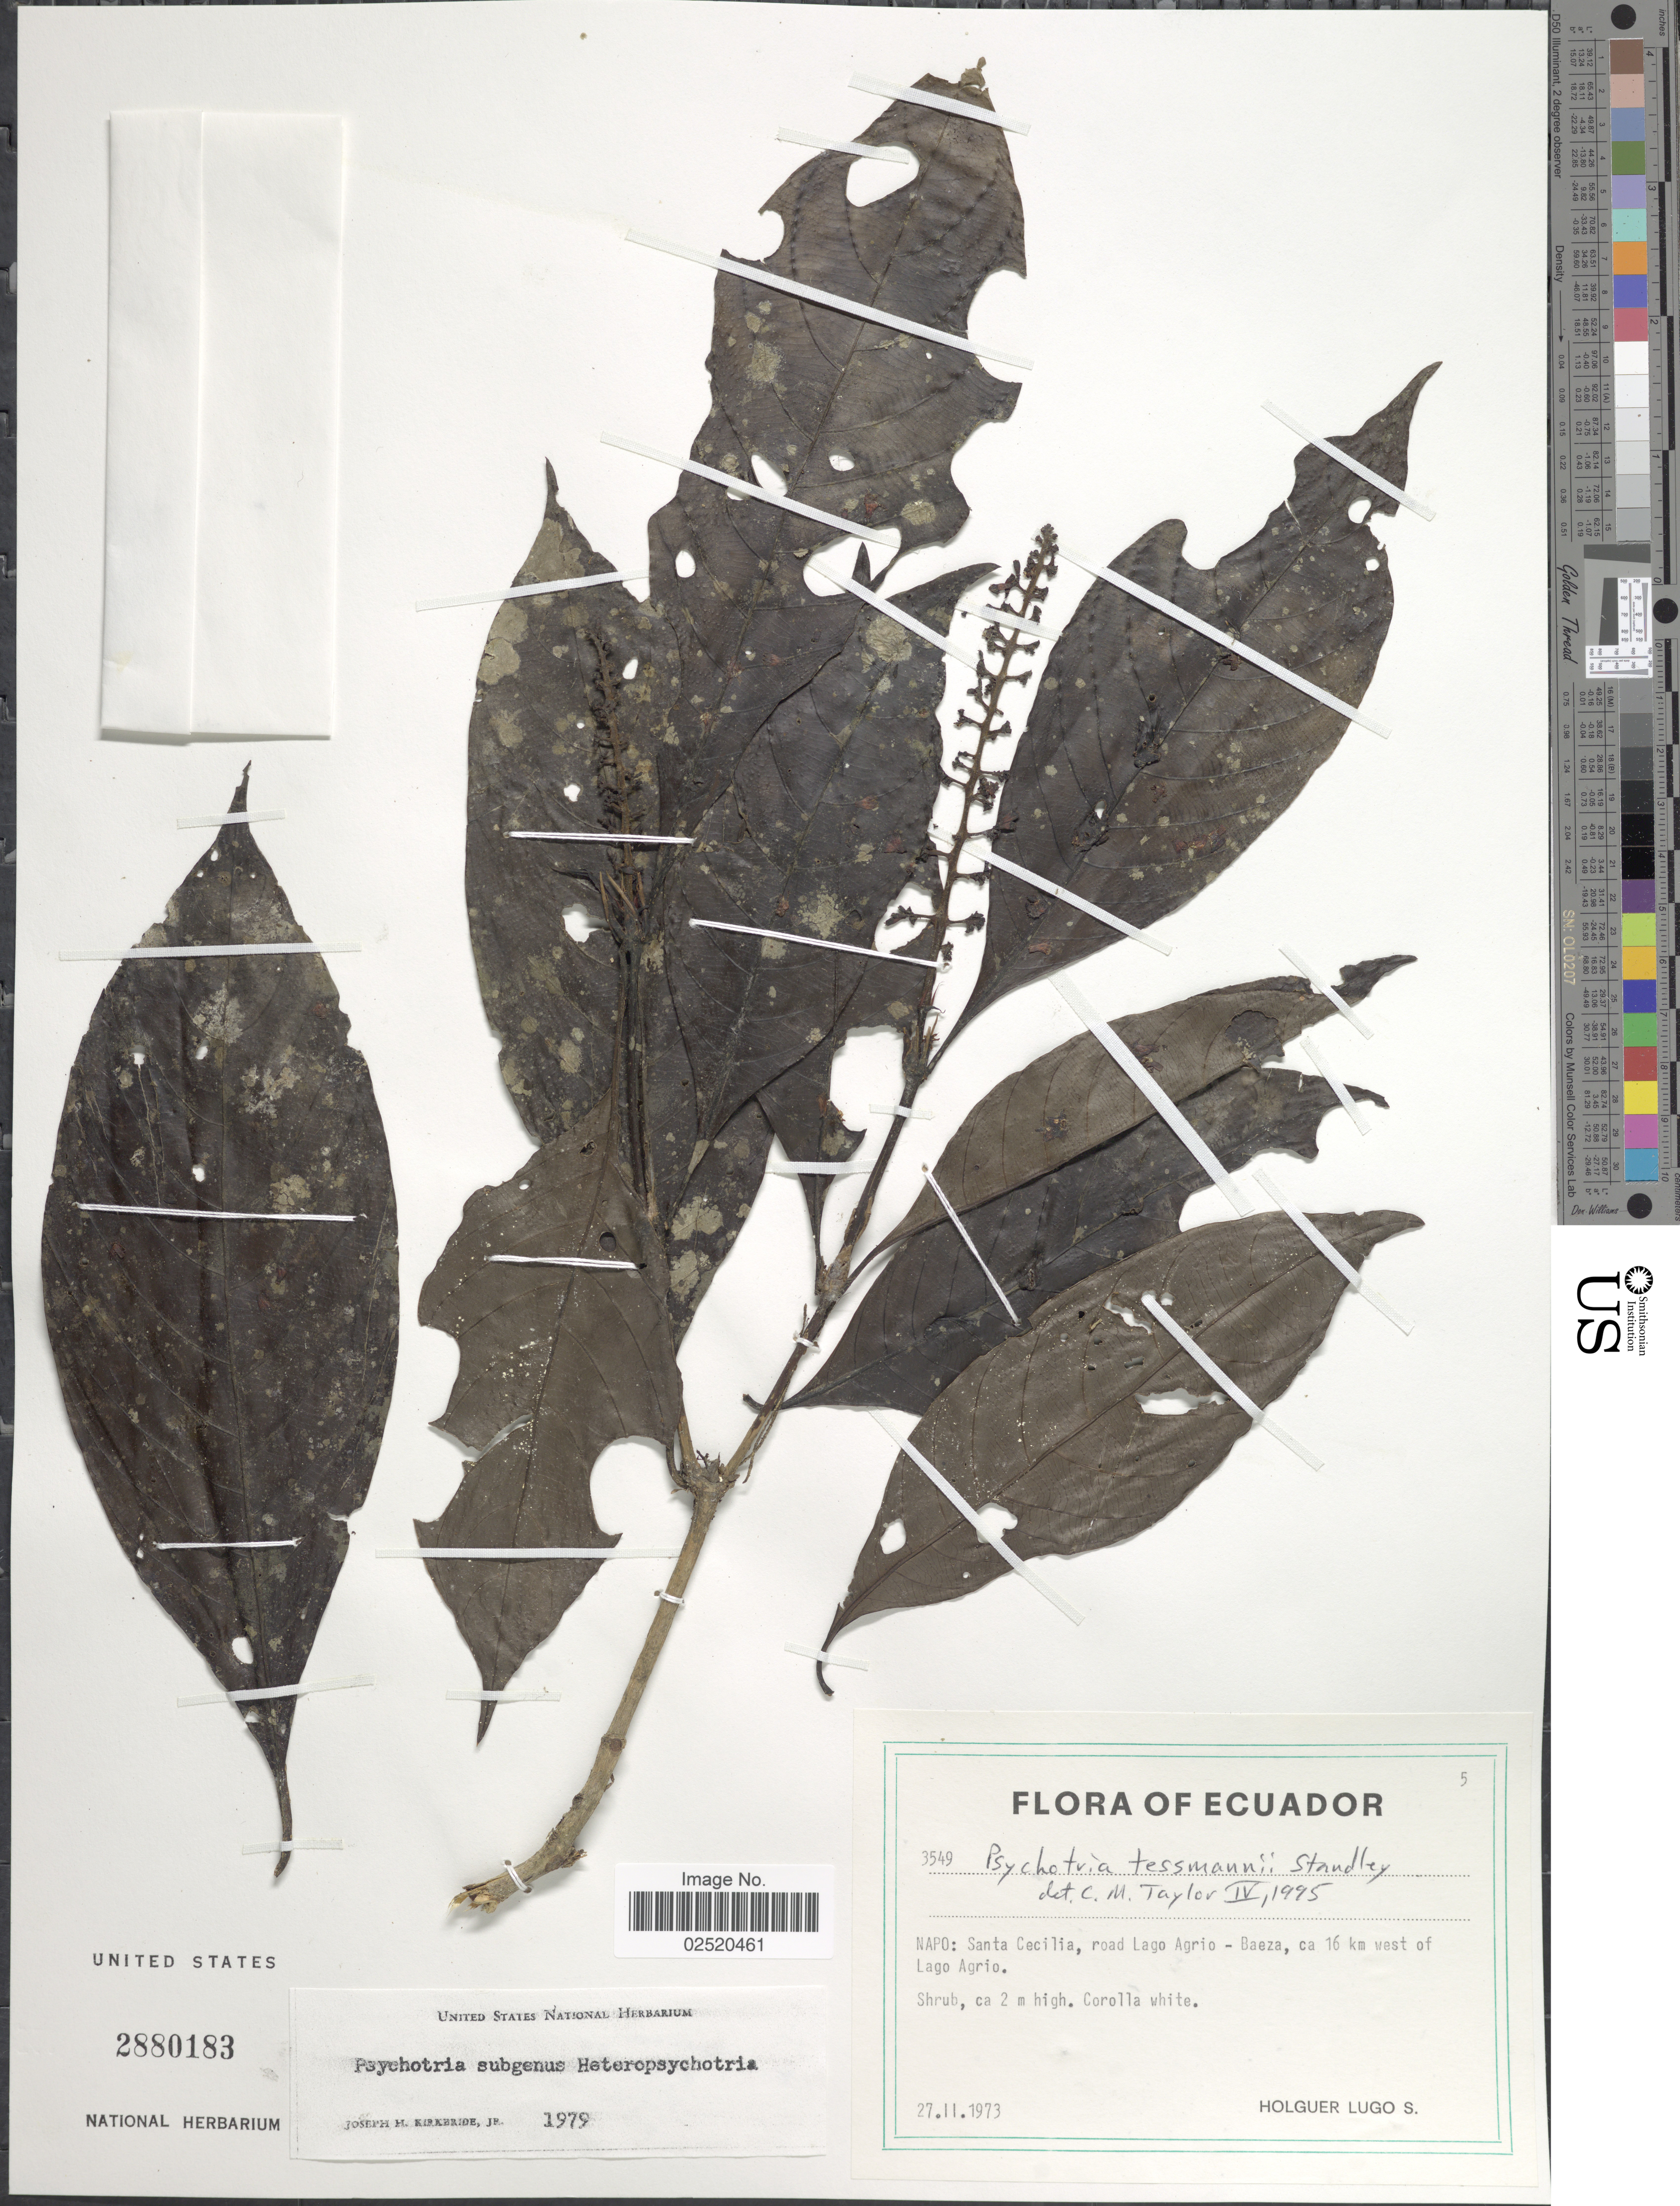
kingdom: Plantae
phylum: Tracheophyta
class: Magnoliopsida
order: Gentianales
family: Rubiaceae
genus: Psychotria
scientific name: Psychotria tessmannii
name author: Standl.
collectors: H. Lugo S.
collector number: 3549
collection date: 1973-02-27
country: Ecuador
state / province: Napo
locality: Santa Cecilia, road Lago Agrio - Baeza, ca 16 km west of Lago Agrio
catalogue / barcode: US 2880183